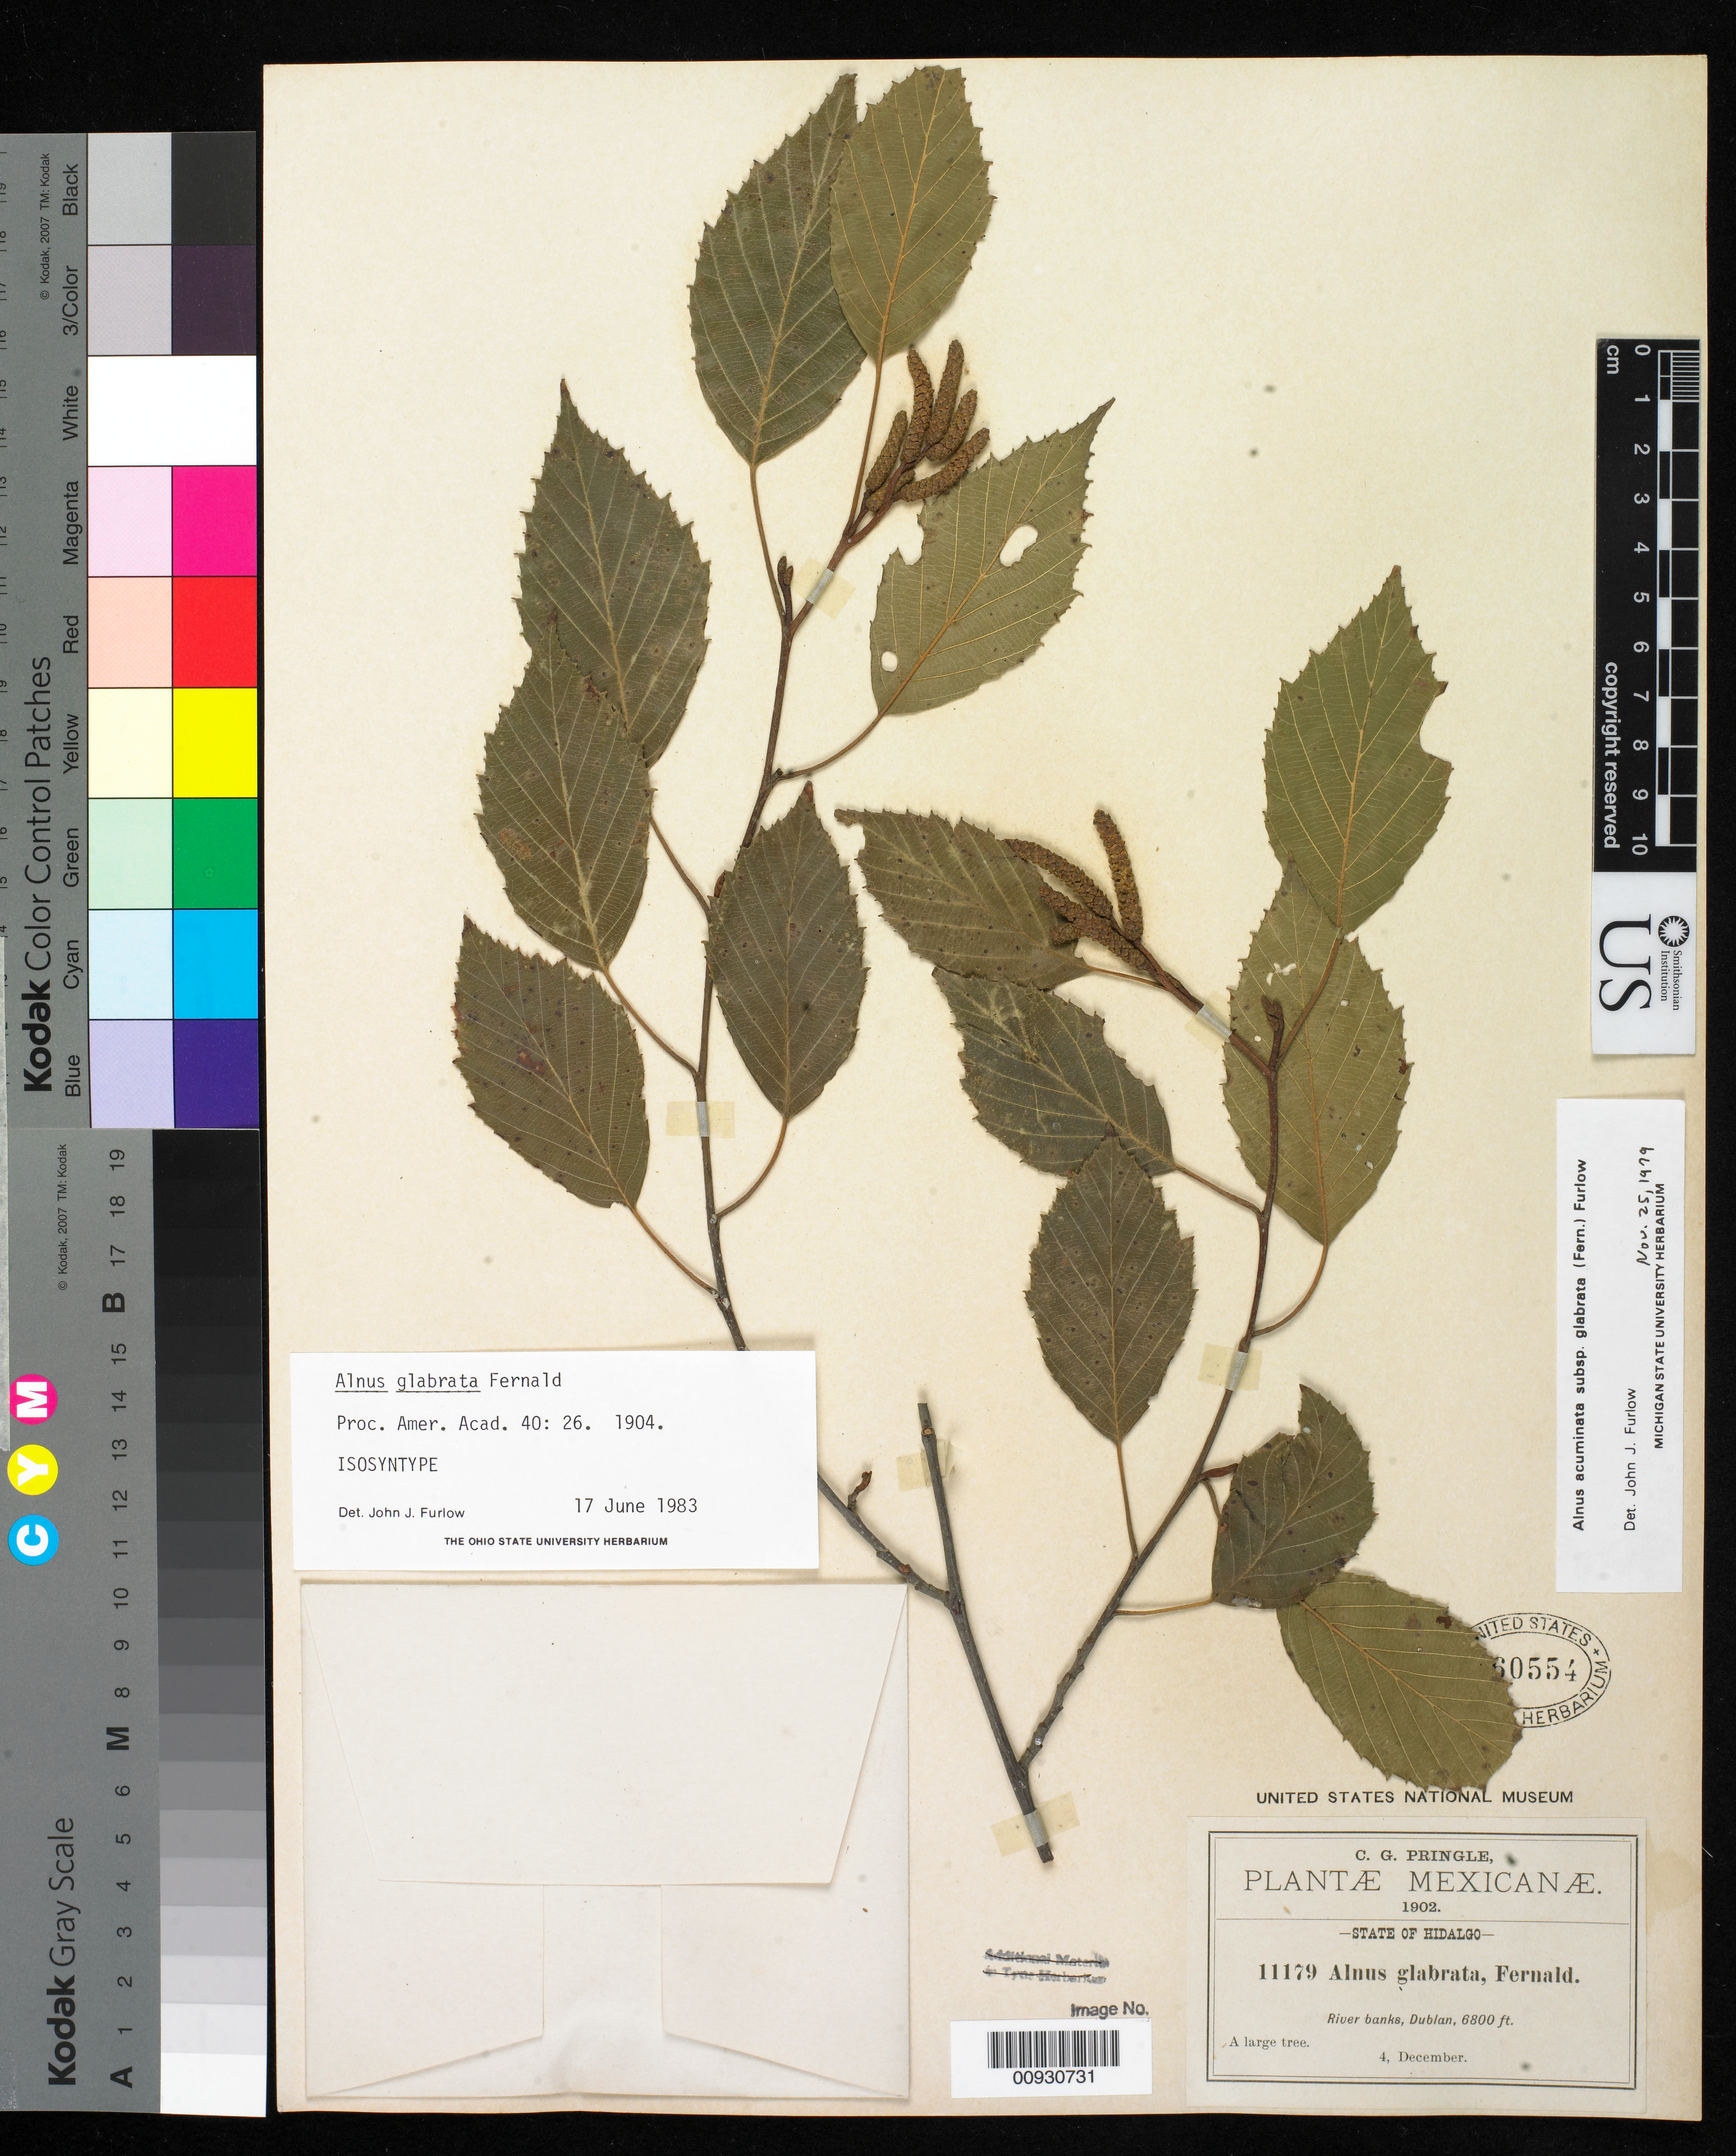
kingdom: Plantae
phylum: Tracheophyta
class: Magnoliopsida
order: Fagales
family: Betulaceae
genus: Alnus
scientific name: Alnus glabrata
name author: Fernald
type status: Isosyntype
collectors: C. G. Pringle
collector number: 11179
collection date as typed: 04 Dec 1902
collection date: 1902-12-04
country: Mexico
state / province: Hidalgo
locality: Dublan.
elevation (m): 2073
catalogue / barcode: US 460554